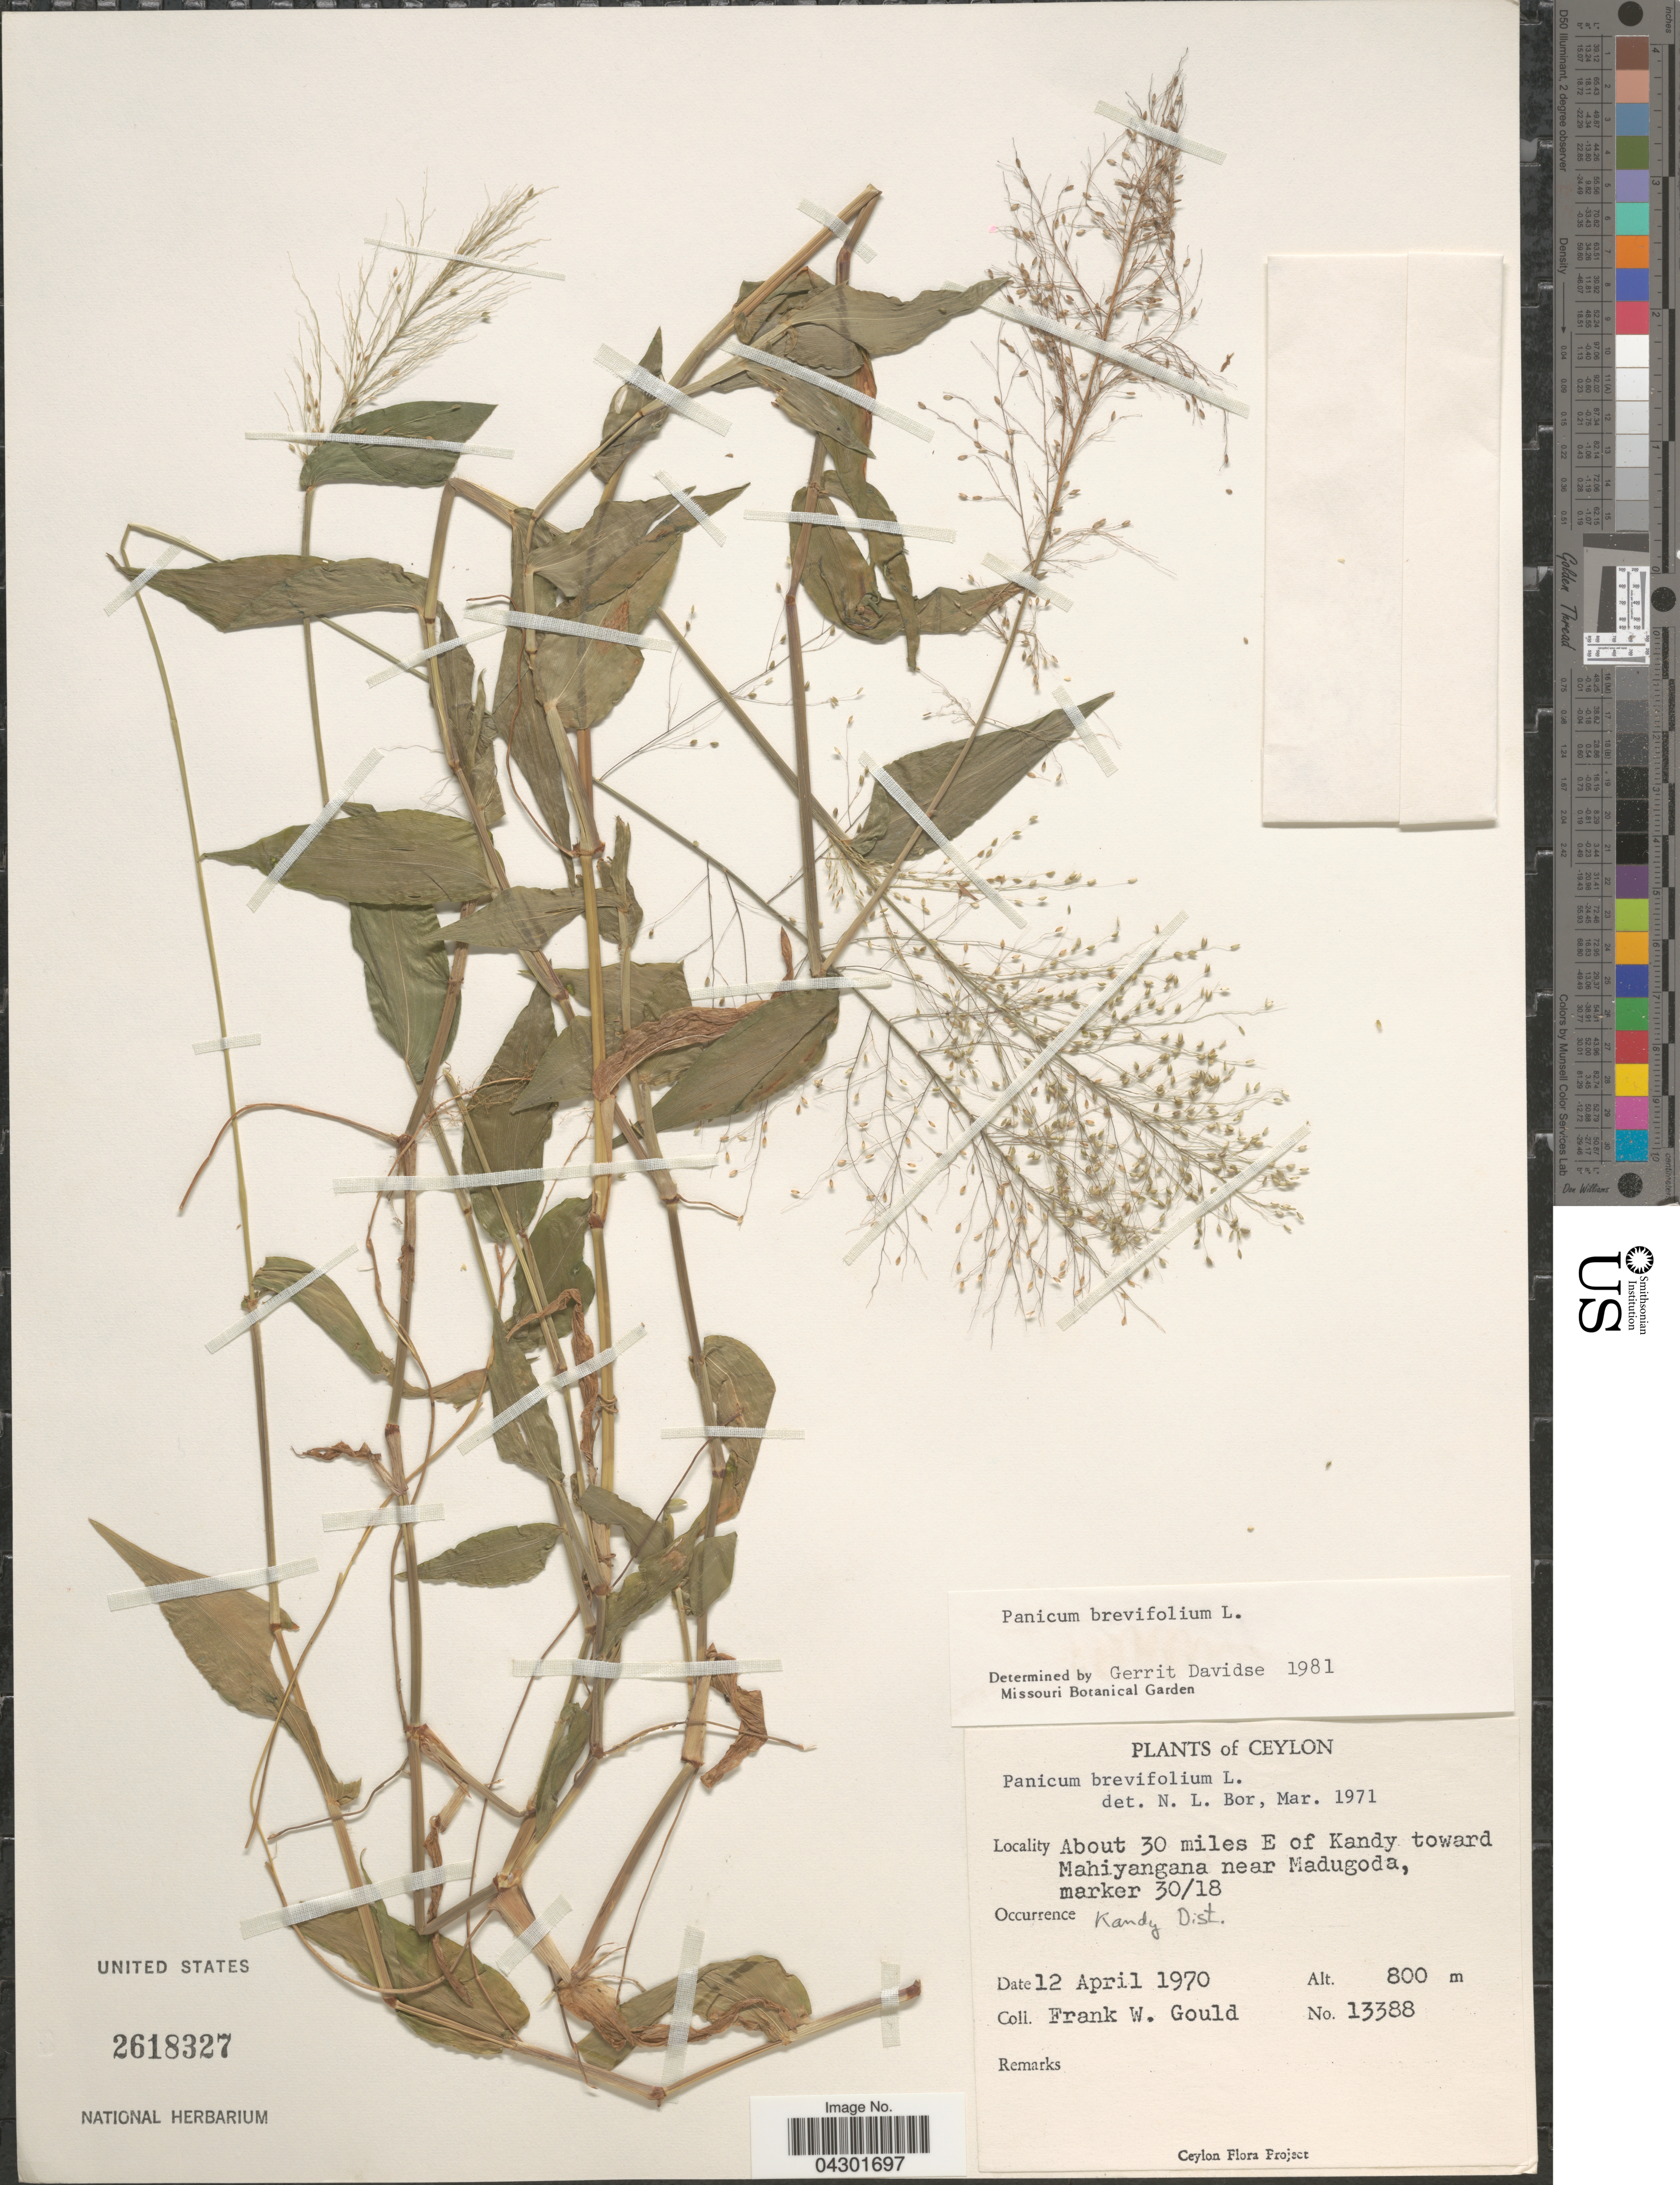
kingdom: Plantae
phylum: Tracheophyta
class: Liliopsida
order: Poales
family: Poaceae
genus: Panicum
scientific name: Panicum brevifolium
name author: L.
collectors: F. W. Gould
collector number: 13388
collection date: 1970-04-12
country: Sri Lanka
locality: Ceylon. About 30 miles E. of Kandy toward Mahiyangana near Madugoda, marker 30/18. Kandy Dist.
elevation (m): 800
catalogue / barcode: US 2618327